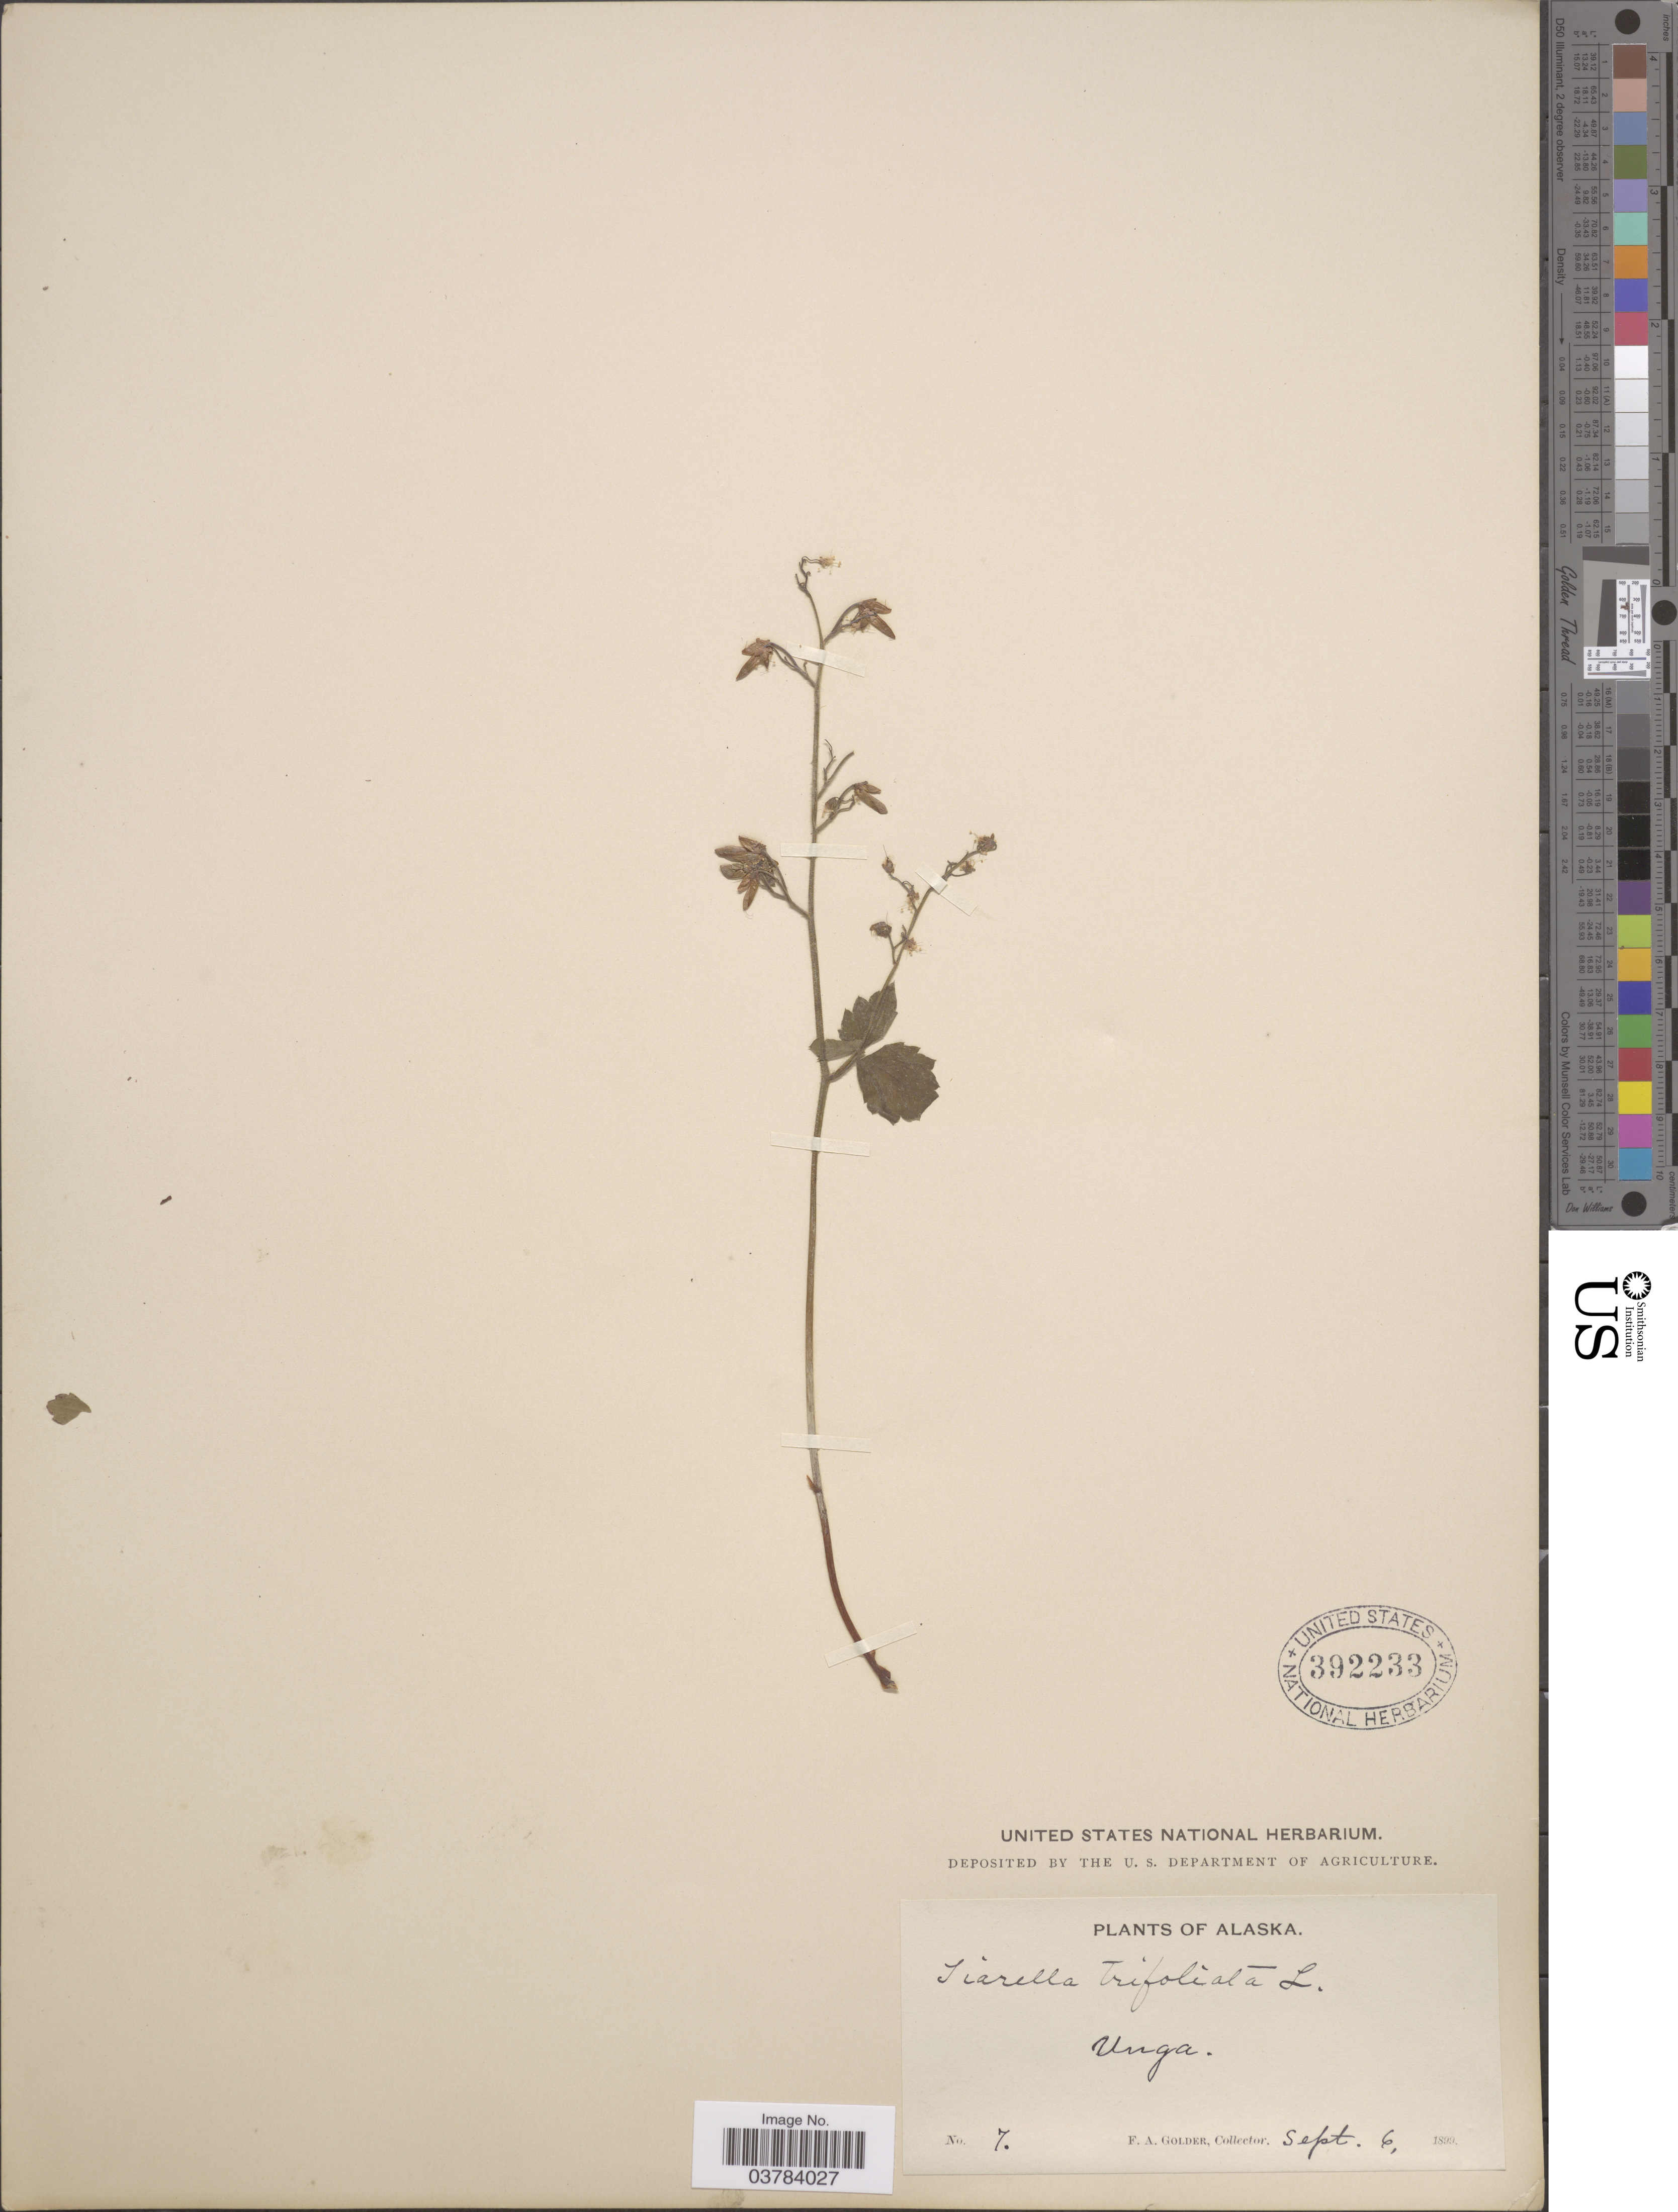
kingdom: Plantae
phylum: Tracheophyta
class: Magnoliopsida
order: Saxifragales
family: Saxifragaceae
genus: Tiarella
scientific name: Tiarella trifoliata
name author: L.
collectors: F. Golder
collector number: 7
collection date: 1899-09-06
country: United States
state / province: Alaska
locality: Unga.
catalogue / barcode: US 392233